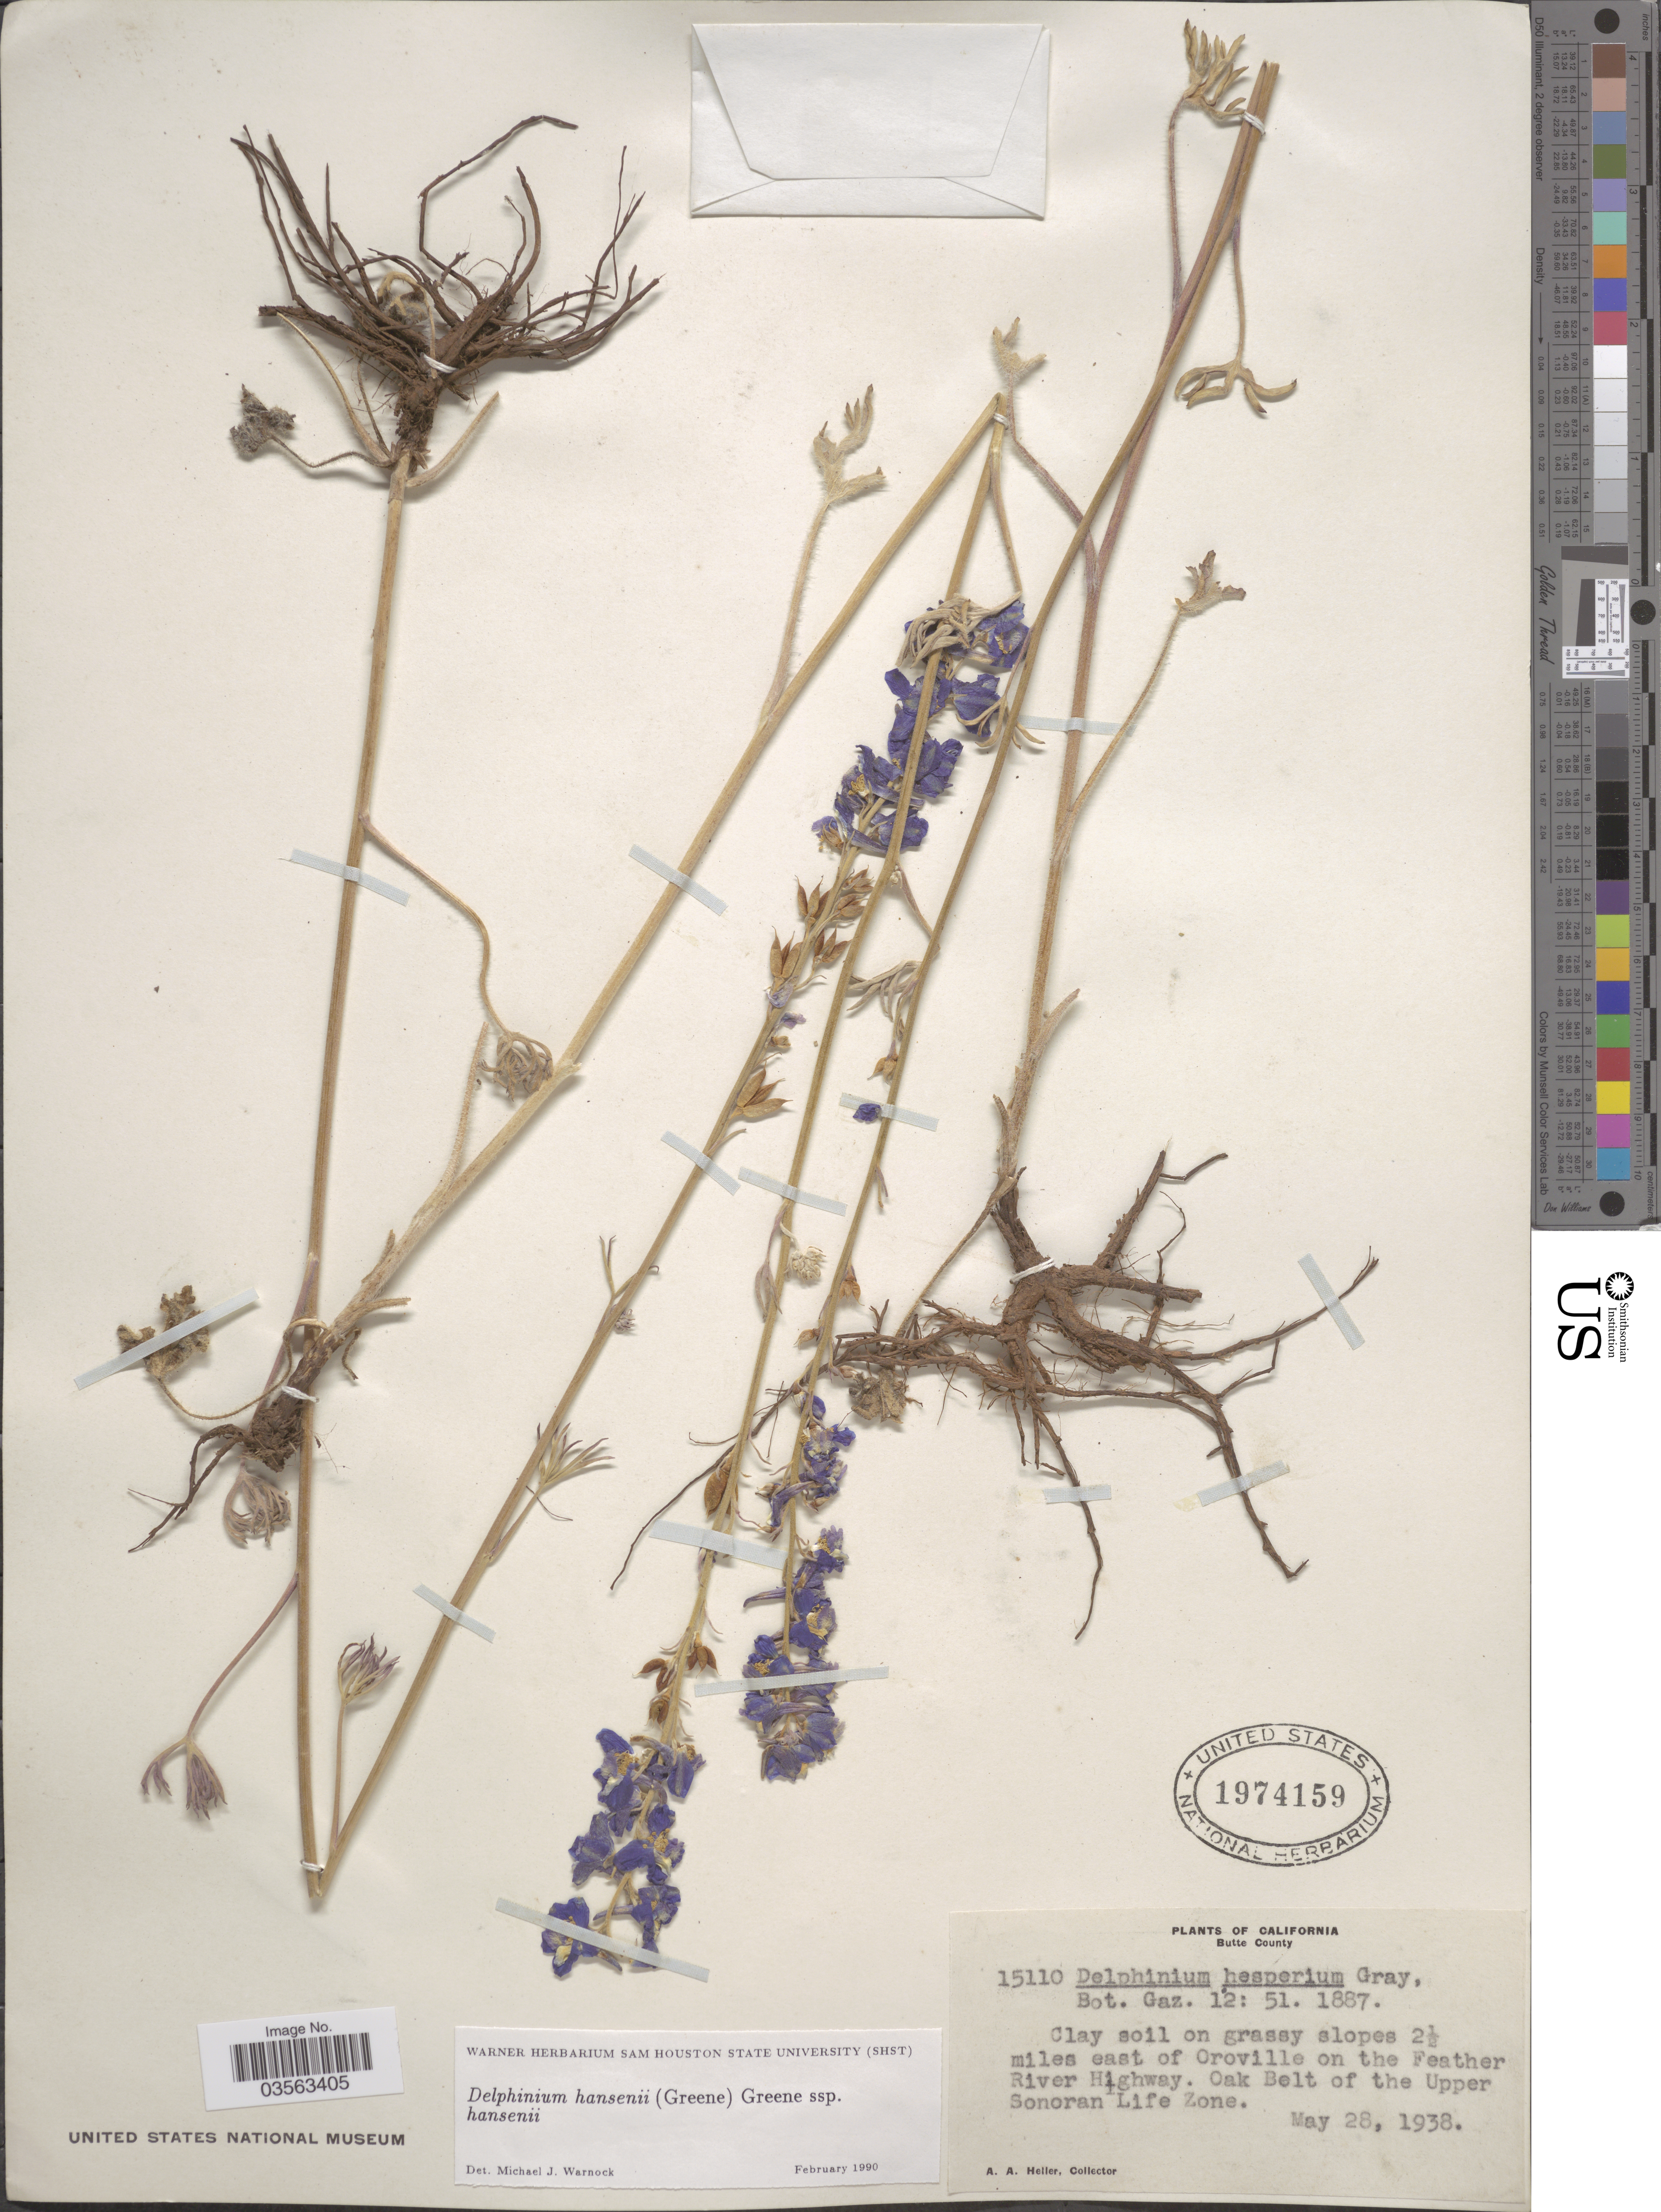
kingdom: Plantae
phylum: Tracheophyta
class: Magnoliopsida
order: Ranunculales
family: Ranunculaceae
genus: Delphinium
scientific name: Delphinium hansenii subsp. hansenii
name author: (Greene) Greene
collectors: A. A. Heller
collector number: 15110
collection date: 1938-05-28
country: United States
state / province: California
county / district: Butte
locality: Butte County. Clay soil on grassy slopes 2½ miles east of Oroville on the Feather River Highway. Oak Belt of the Upper Sonoran Life Zone.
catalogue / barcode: US 1974159